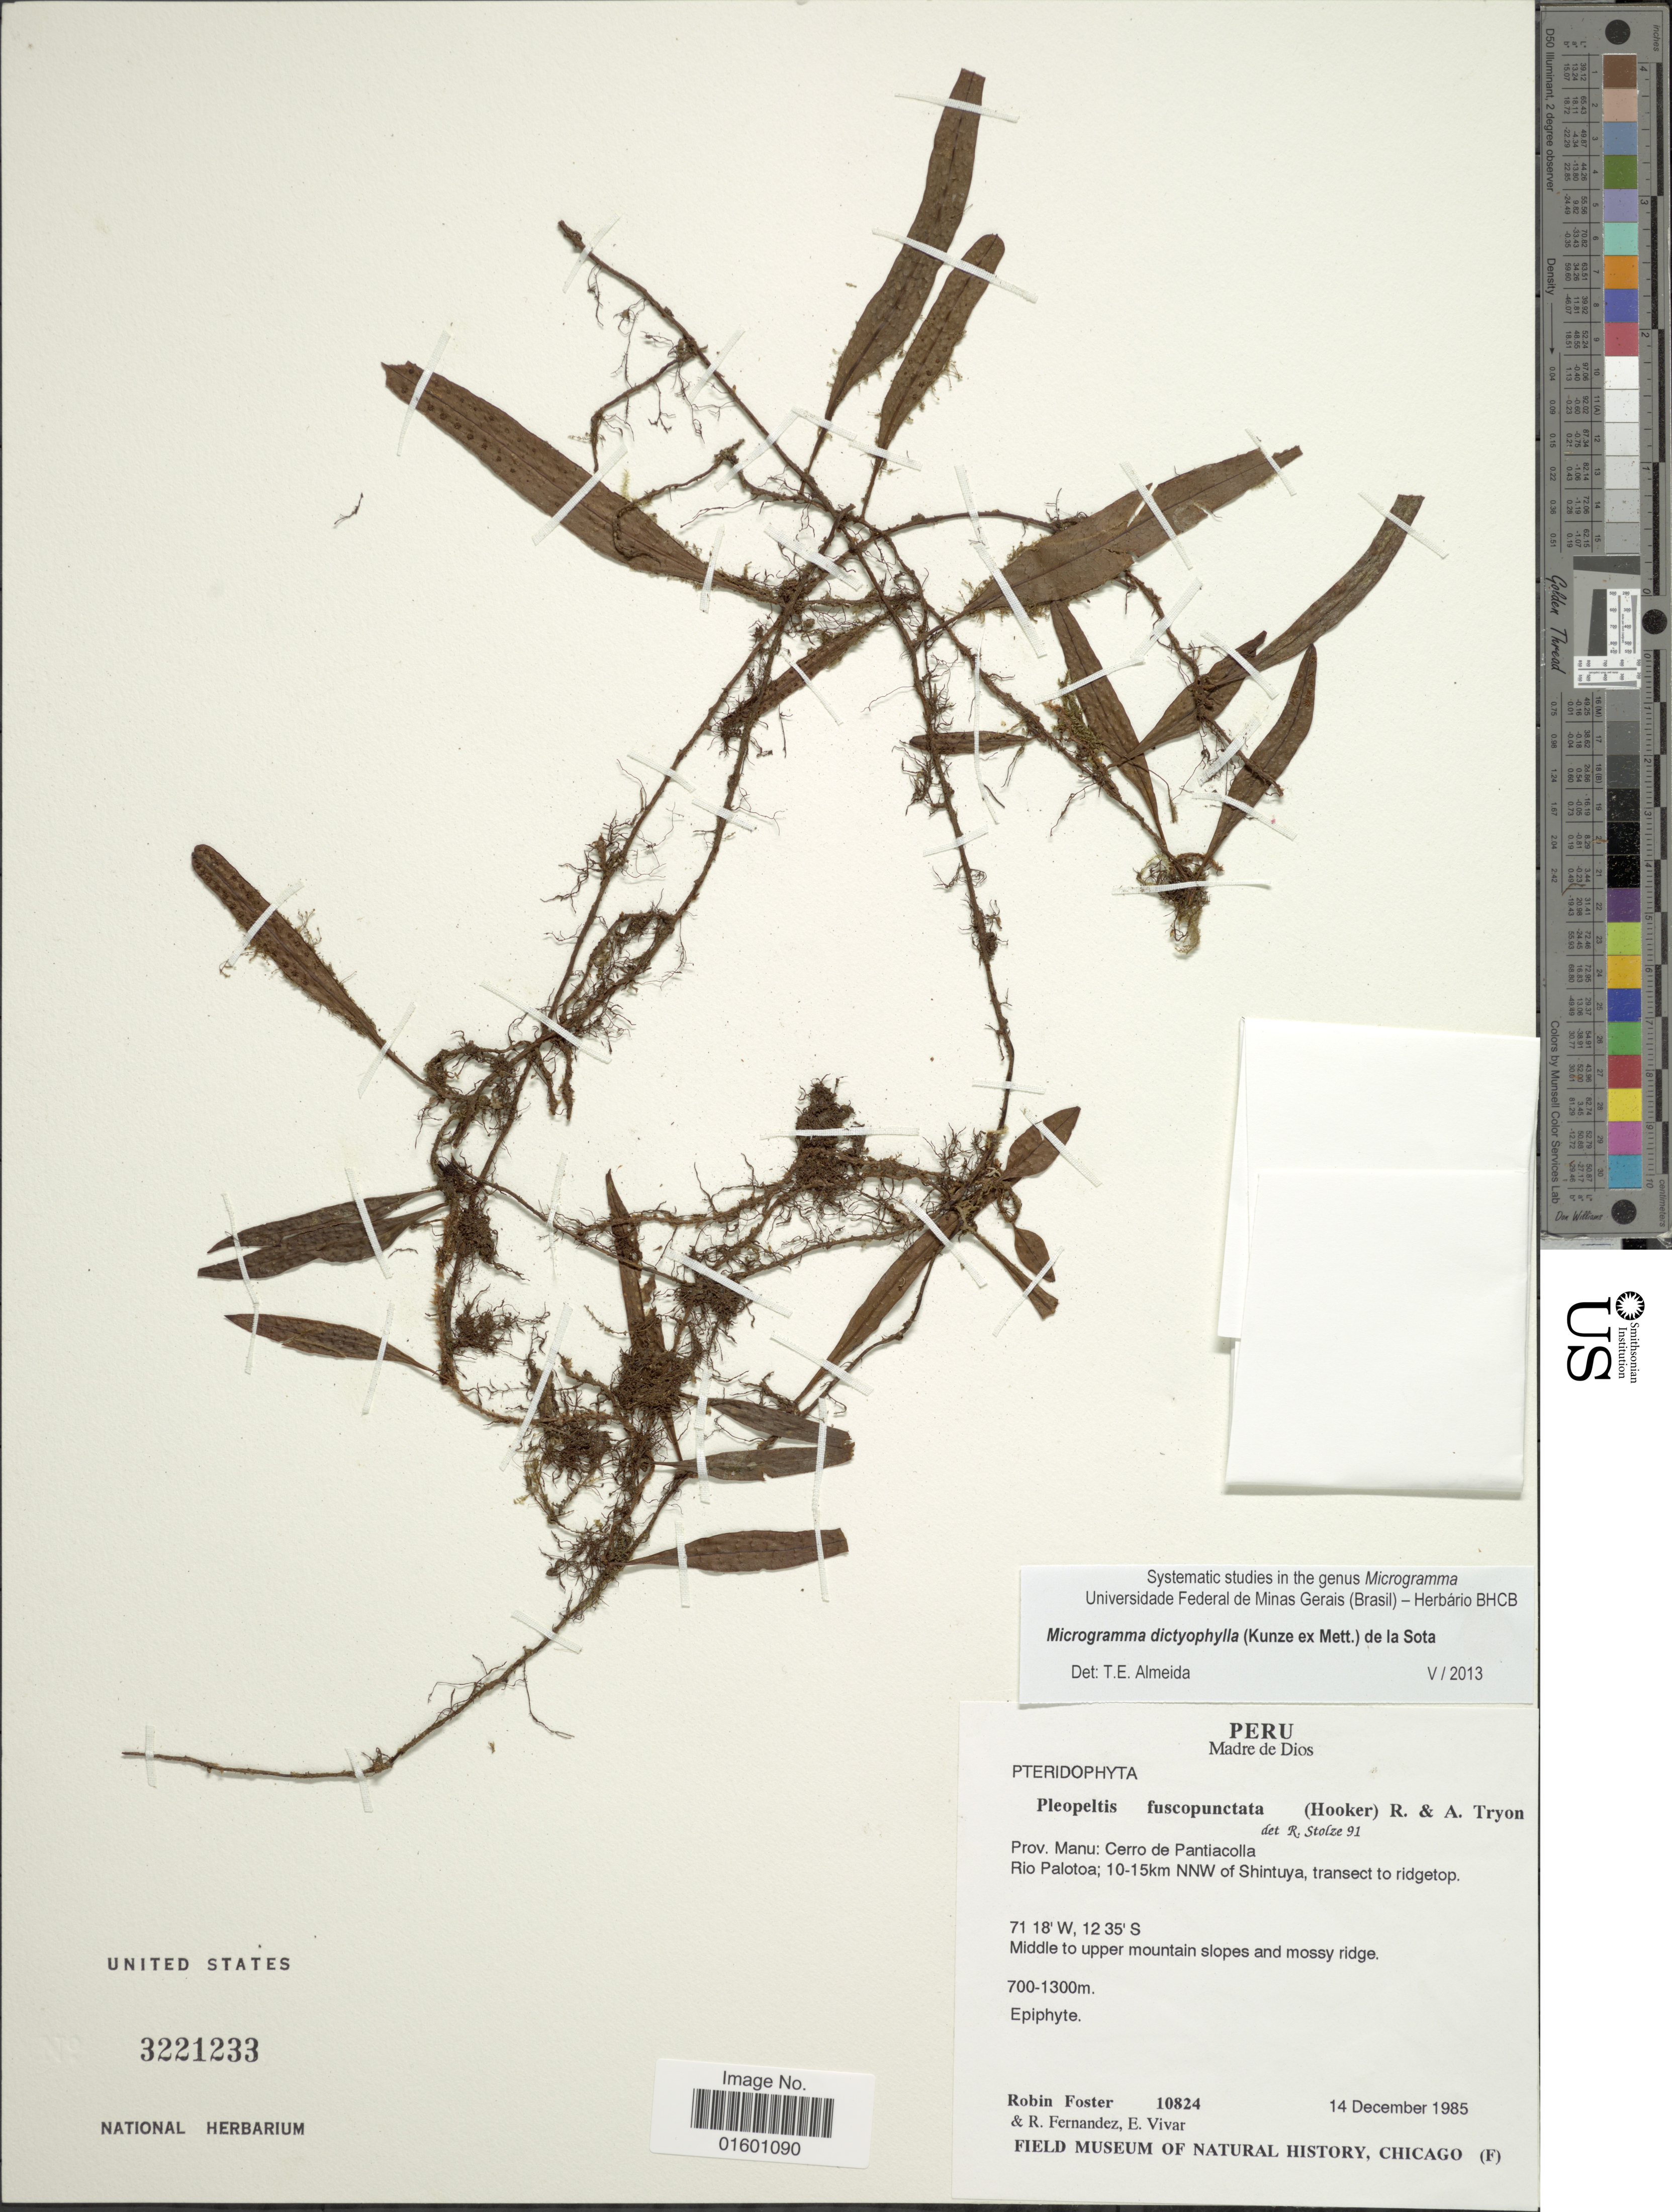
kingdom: Plantae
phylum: Tracheophyta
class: Polypodiopsida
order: Polypodiales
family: Polypodiaceae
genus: Microgramma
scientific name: Microgramma dictyophylla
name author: (Kunze ex Mett.) de la Sota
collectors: R. B. Foster, R. Fernandez & E. Vivar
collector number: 10824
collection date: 1985-12-14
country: Peru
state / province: Madre de Dios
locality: Prov. Manu: Cerro de Pantiacolla, Rio Palotoa; 10-15 km NNW of Shintuya, transect to ridgetop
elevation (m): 700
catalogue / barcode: US 3221233